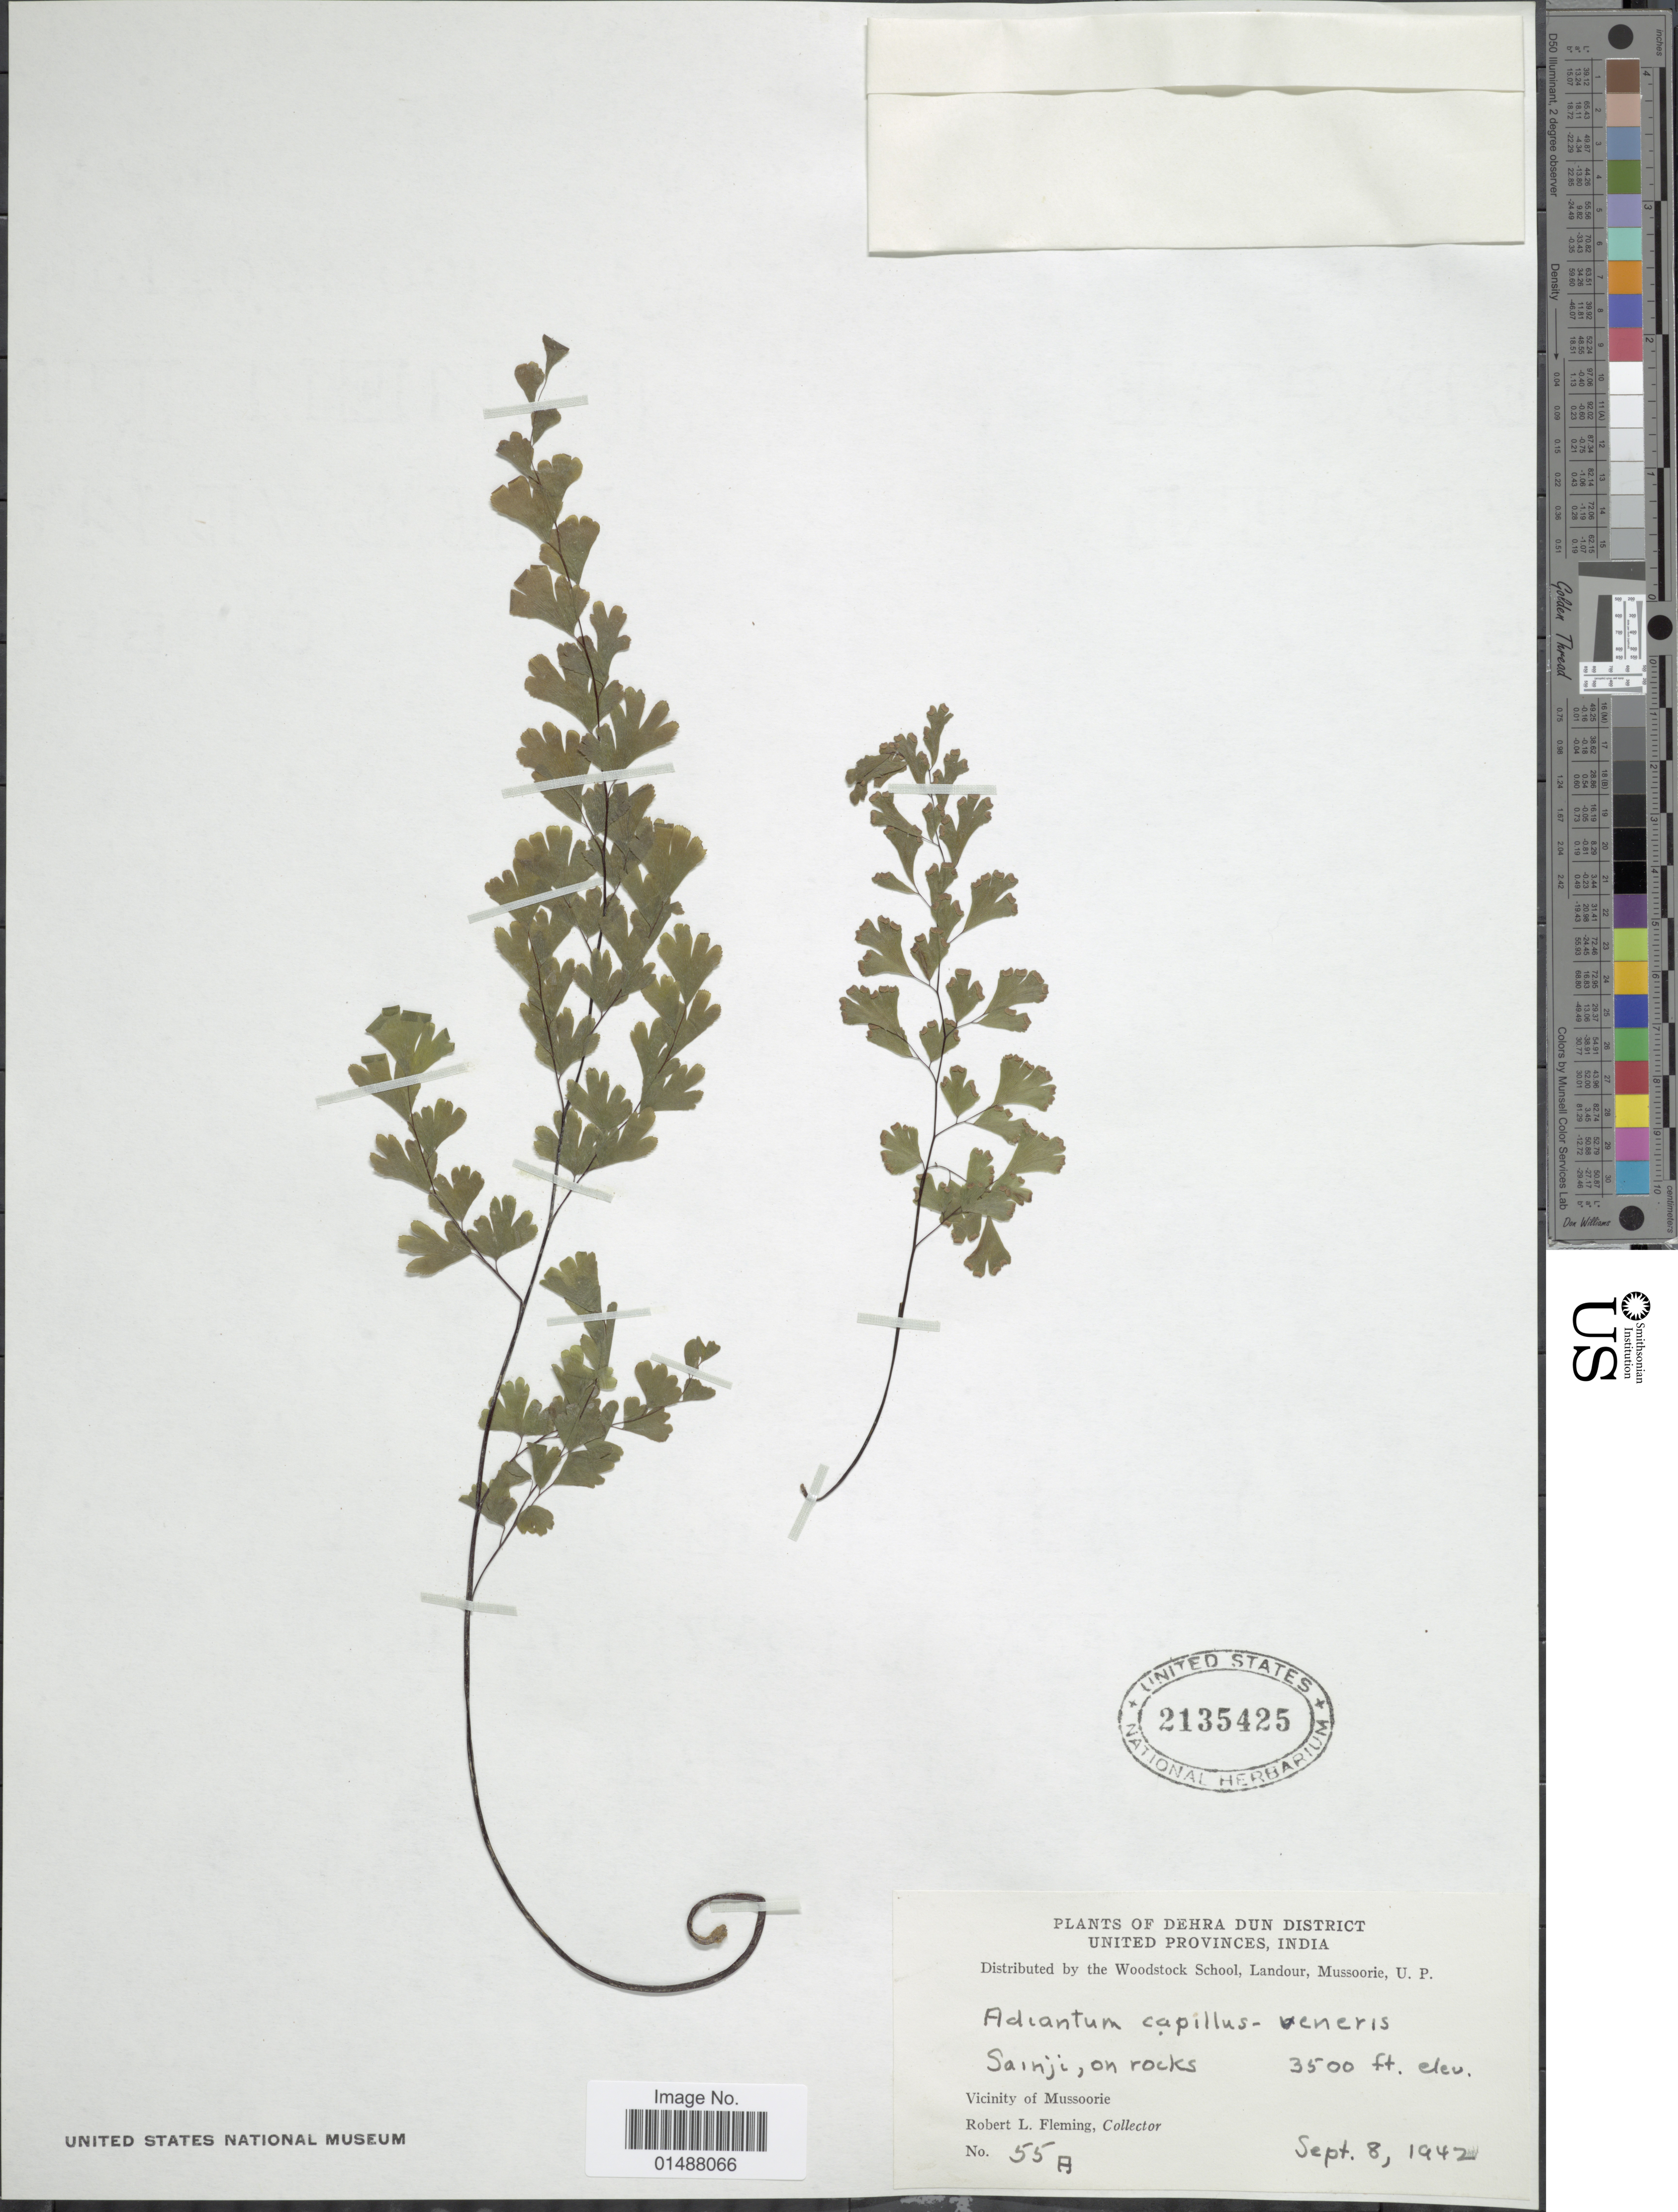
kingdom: Plantae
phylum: Tracheophyta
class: Polypodiopsida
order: Polypodiales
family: Pteridaceae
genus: Adiantum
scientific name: Adiantum capillus-veneris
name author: L.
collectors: R. Fleming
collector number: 55A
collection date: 1942-09-08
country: India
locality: Vicinity of Mussoorie, Sainji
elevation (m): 1067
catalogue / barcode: US 2135425